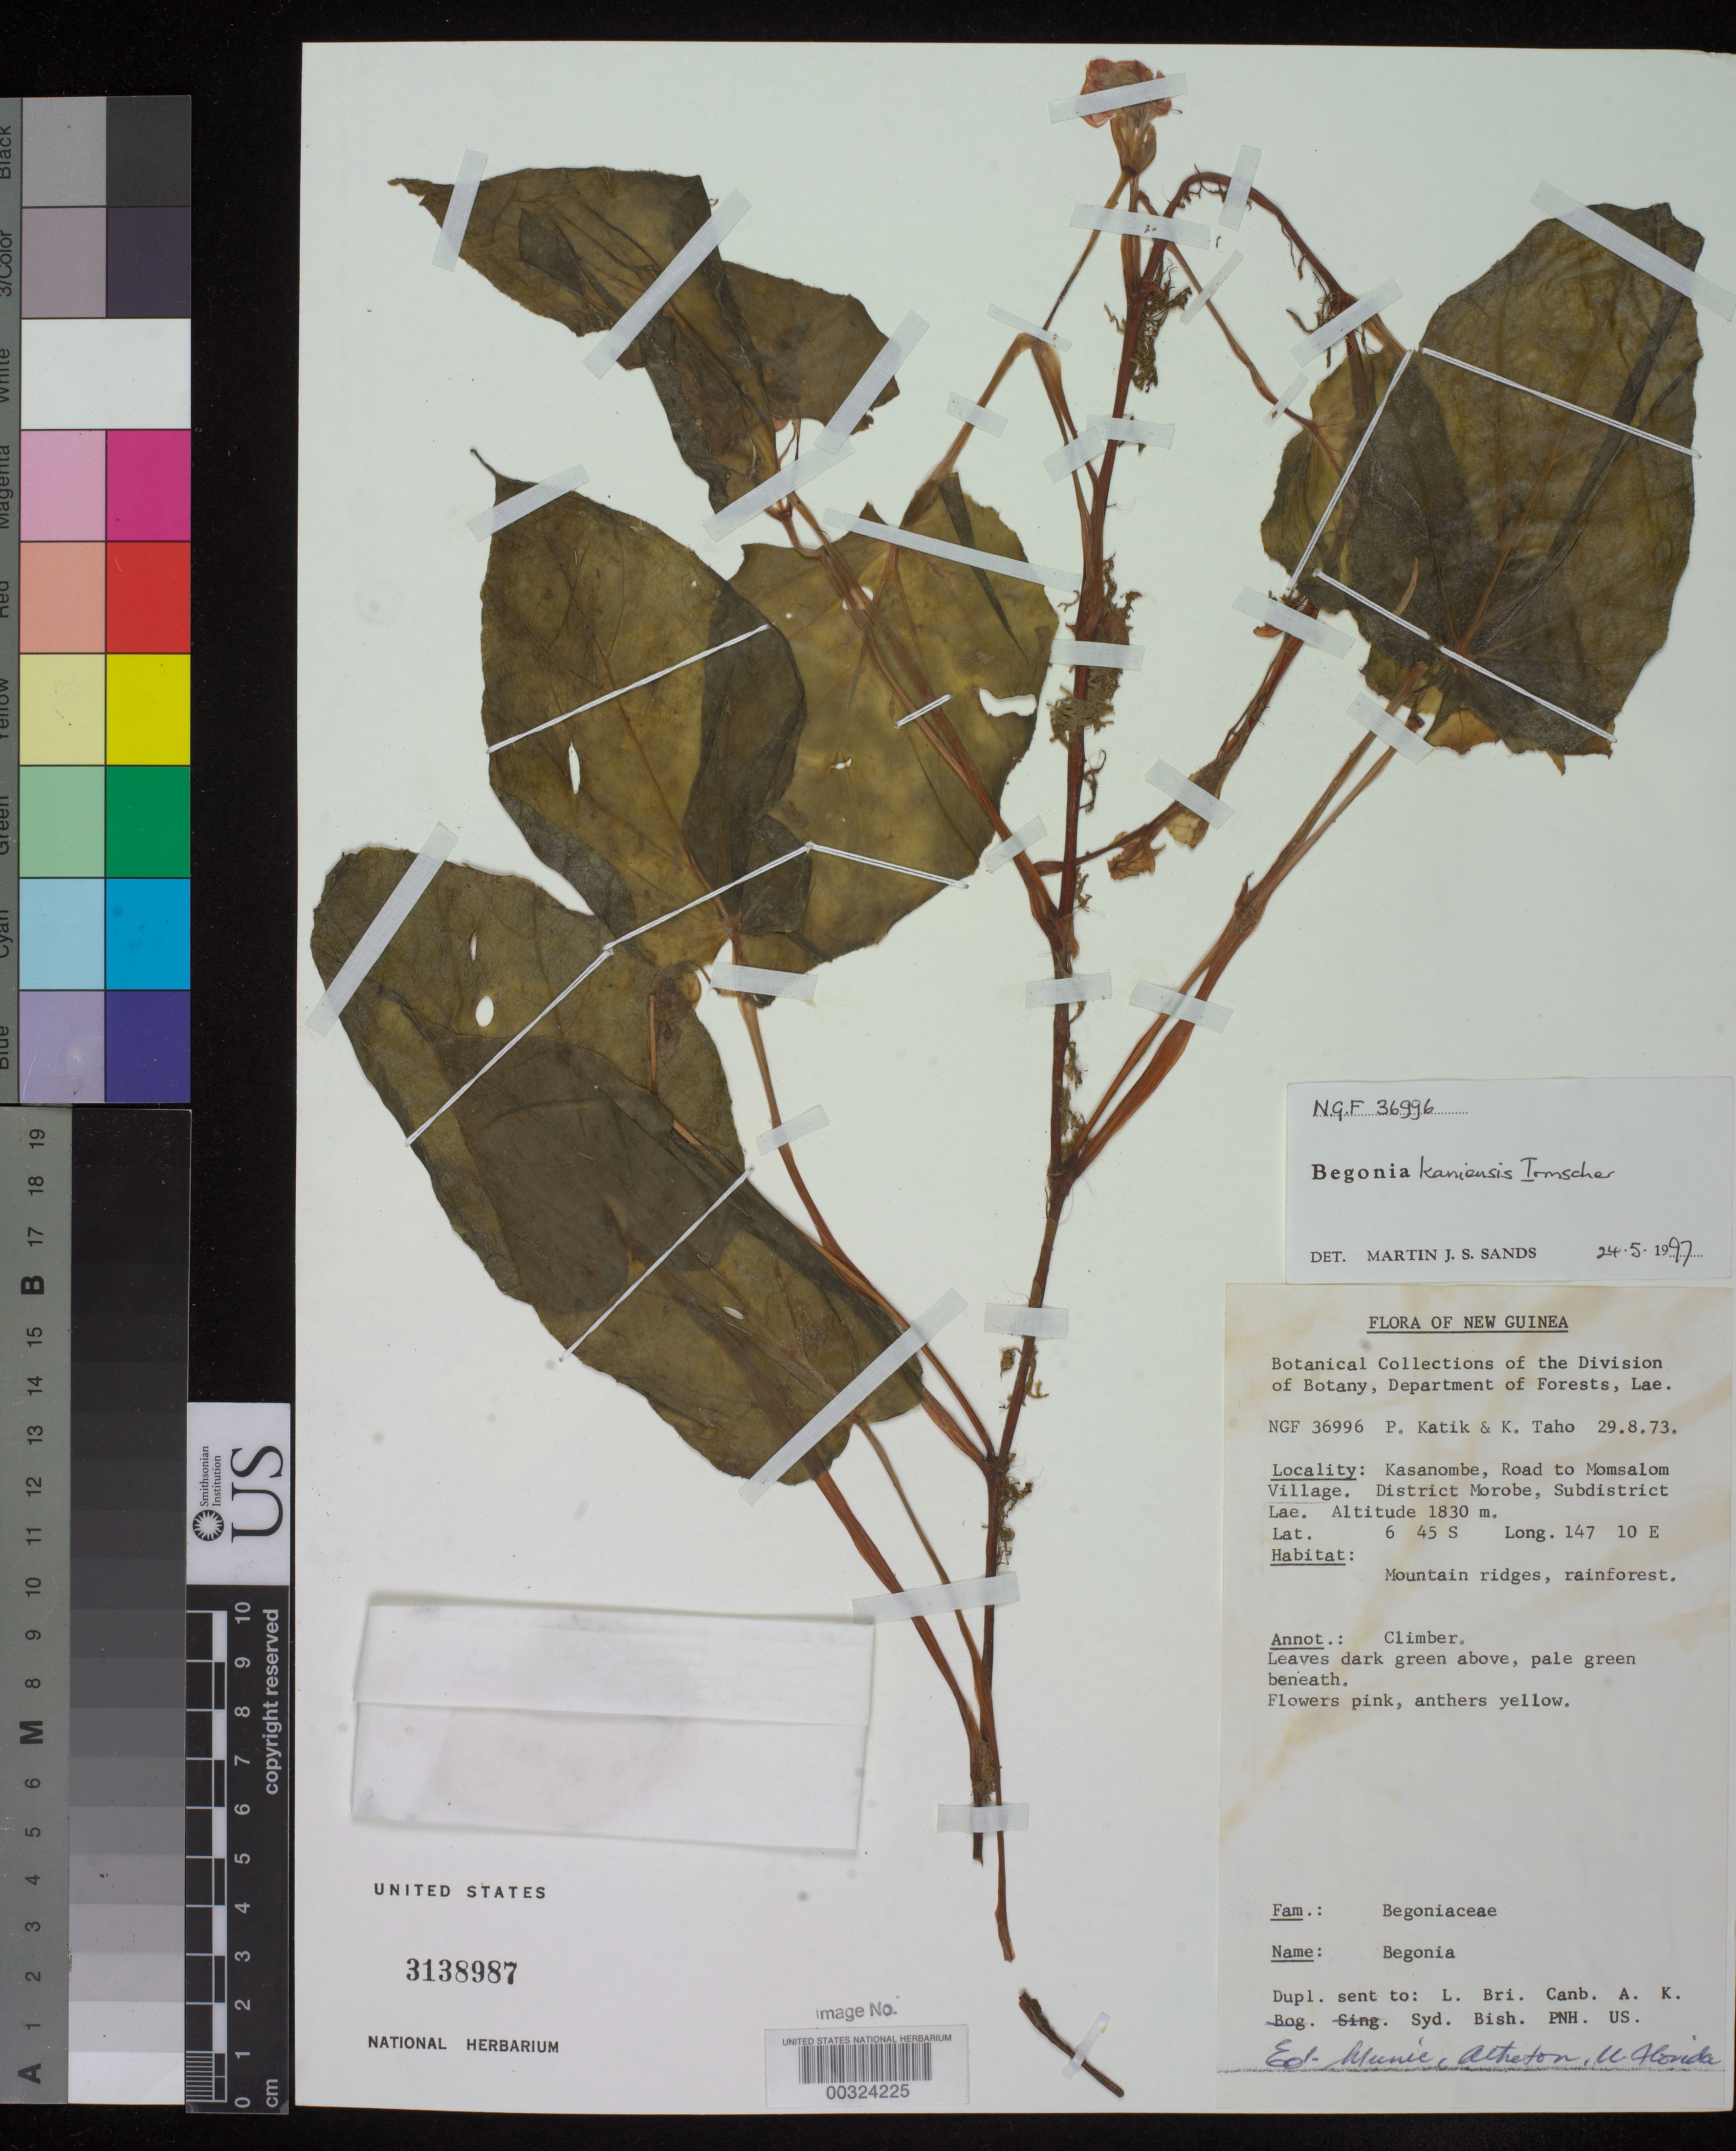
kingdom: Plantae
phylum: Tracheophyta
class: Magnoliopsida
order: Cucurbitales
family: Begoniaceae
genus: Begonia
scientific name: Begonia kaniensis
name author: Irmsch.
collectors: P. Katik & K. Taho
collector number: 36996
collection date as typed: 29 Aug 1973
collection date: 1973-08-29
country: Papua New Guinea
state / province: Morobe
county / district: Lae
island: New Guinea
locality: Lae subdistrict, kasanombe, road to momsalom village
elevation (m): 1830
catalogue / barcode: US 3138987